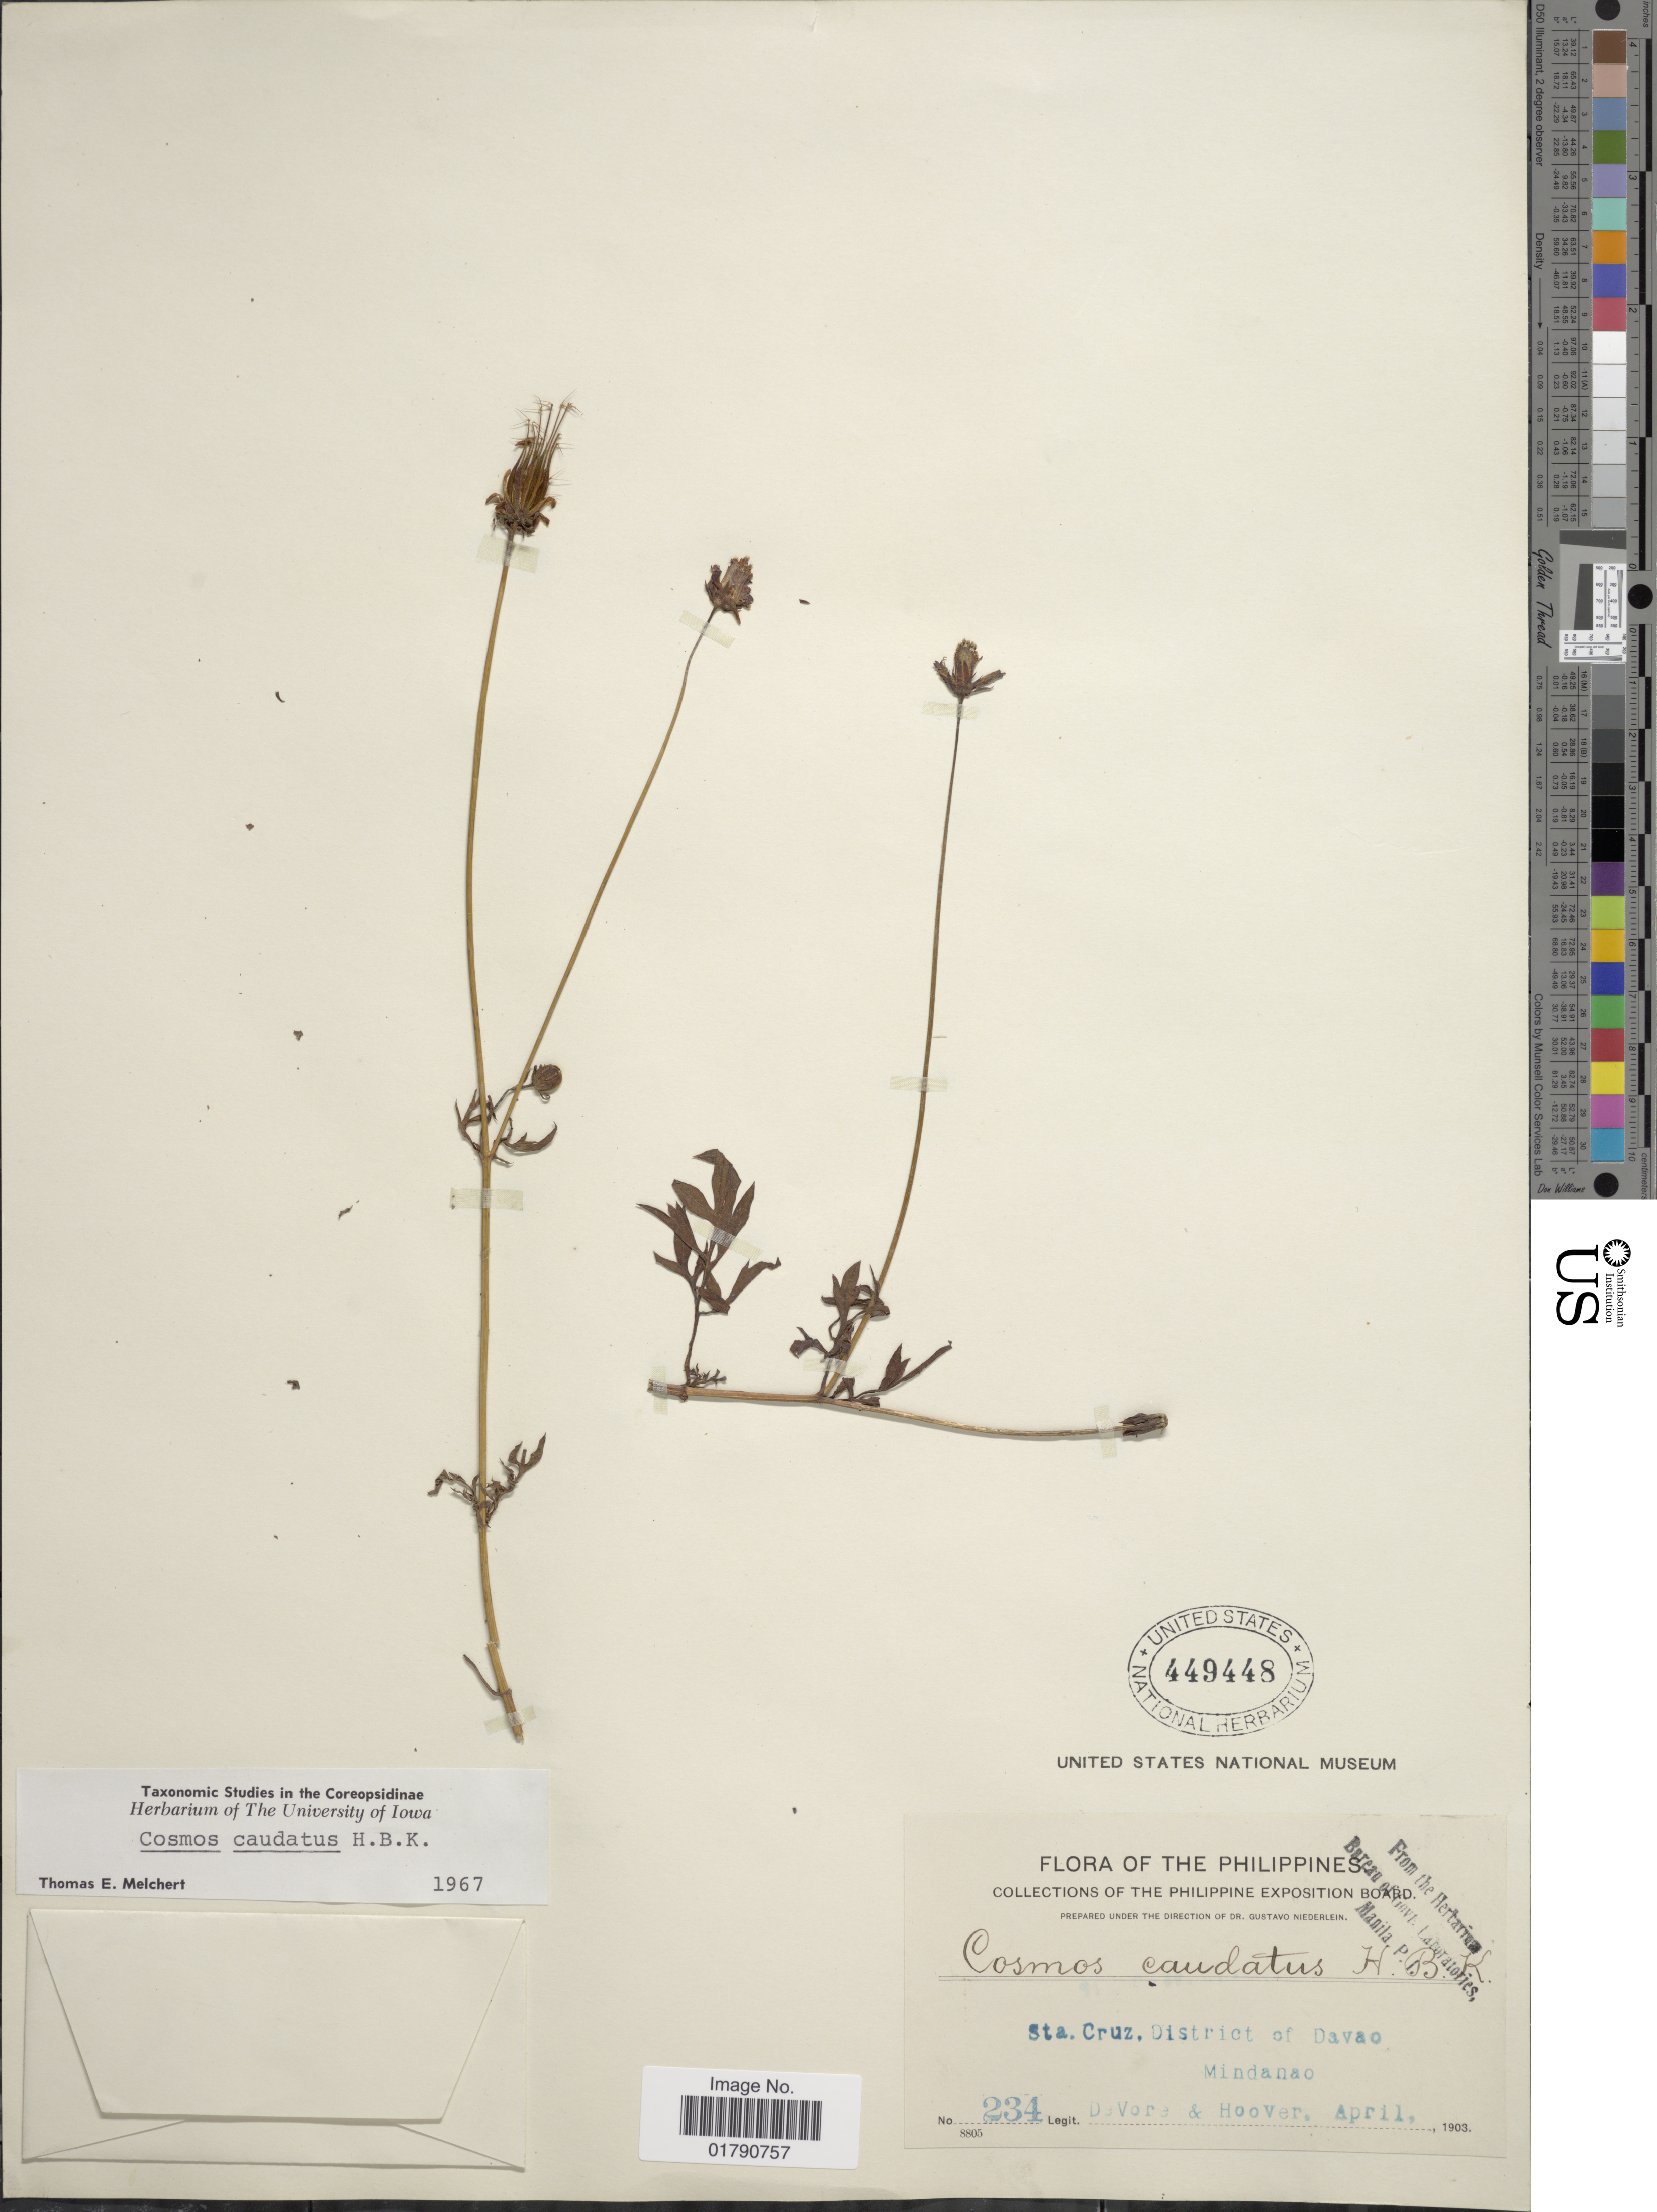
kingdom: Plantae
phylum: Tracheophyta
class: Magnoliopsida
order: Asterales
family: Asteraceae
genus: Cosmos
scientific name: Cosmos caudatus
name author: Kunth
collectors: B. F. DeVore & -- Hoover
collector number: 234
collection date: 1903-04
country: Philippines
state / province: Davao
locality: Sta. Cruz, District of Davao, Mindanao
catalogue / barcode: US 449448